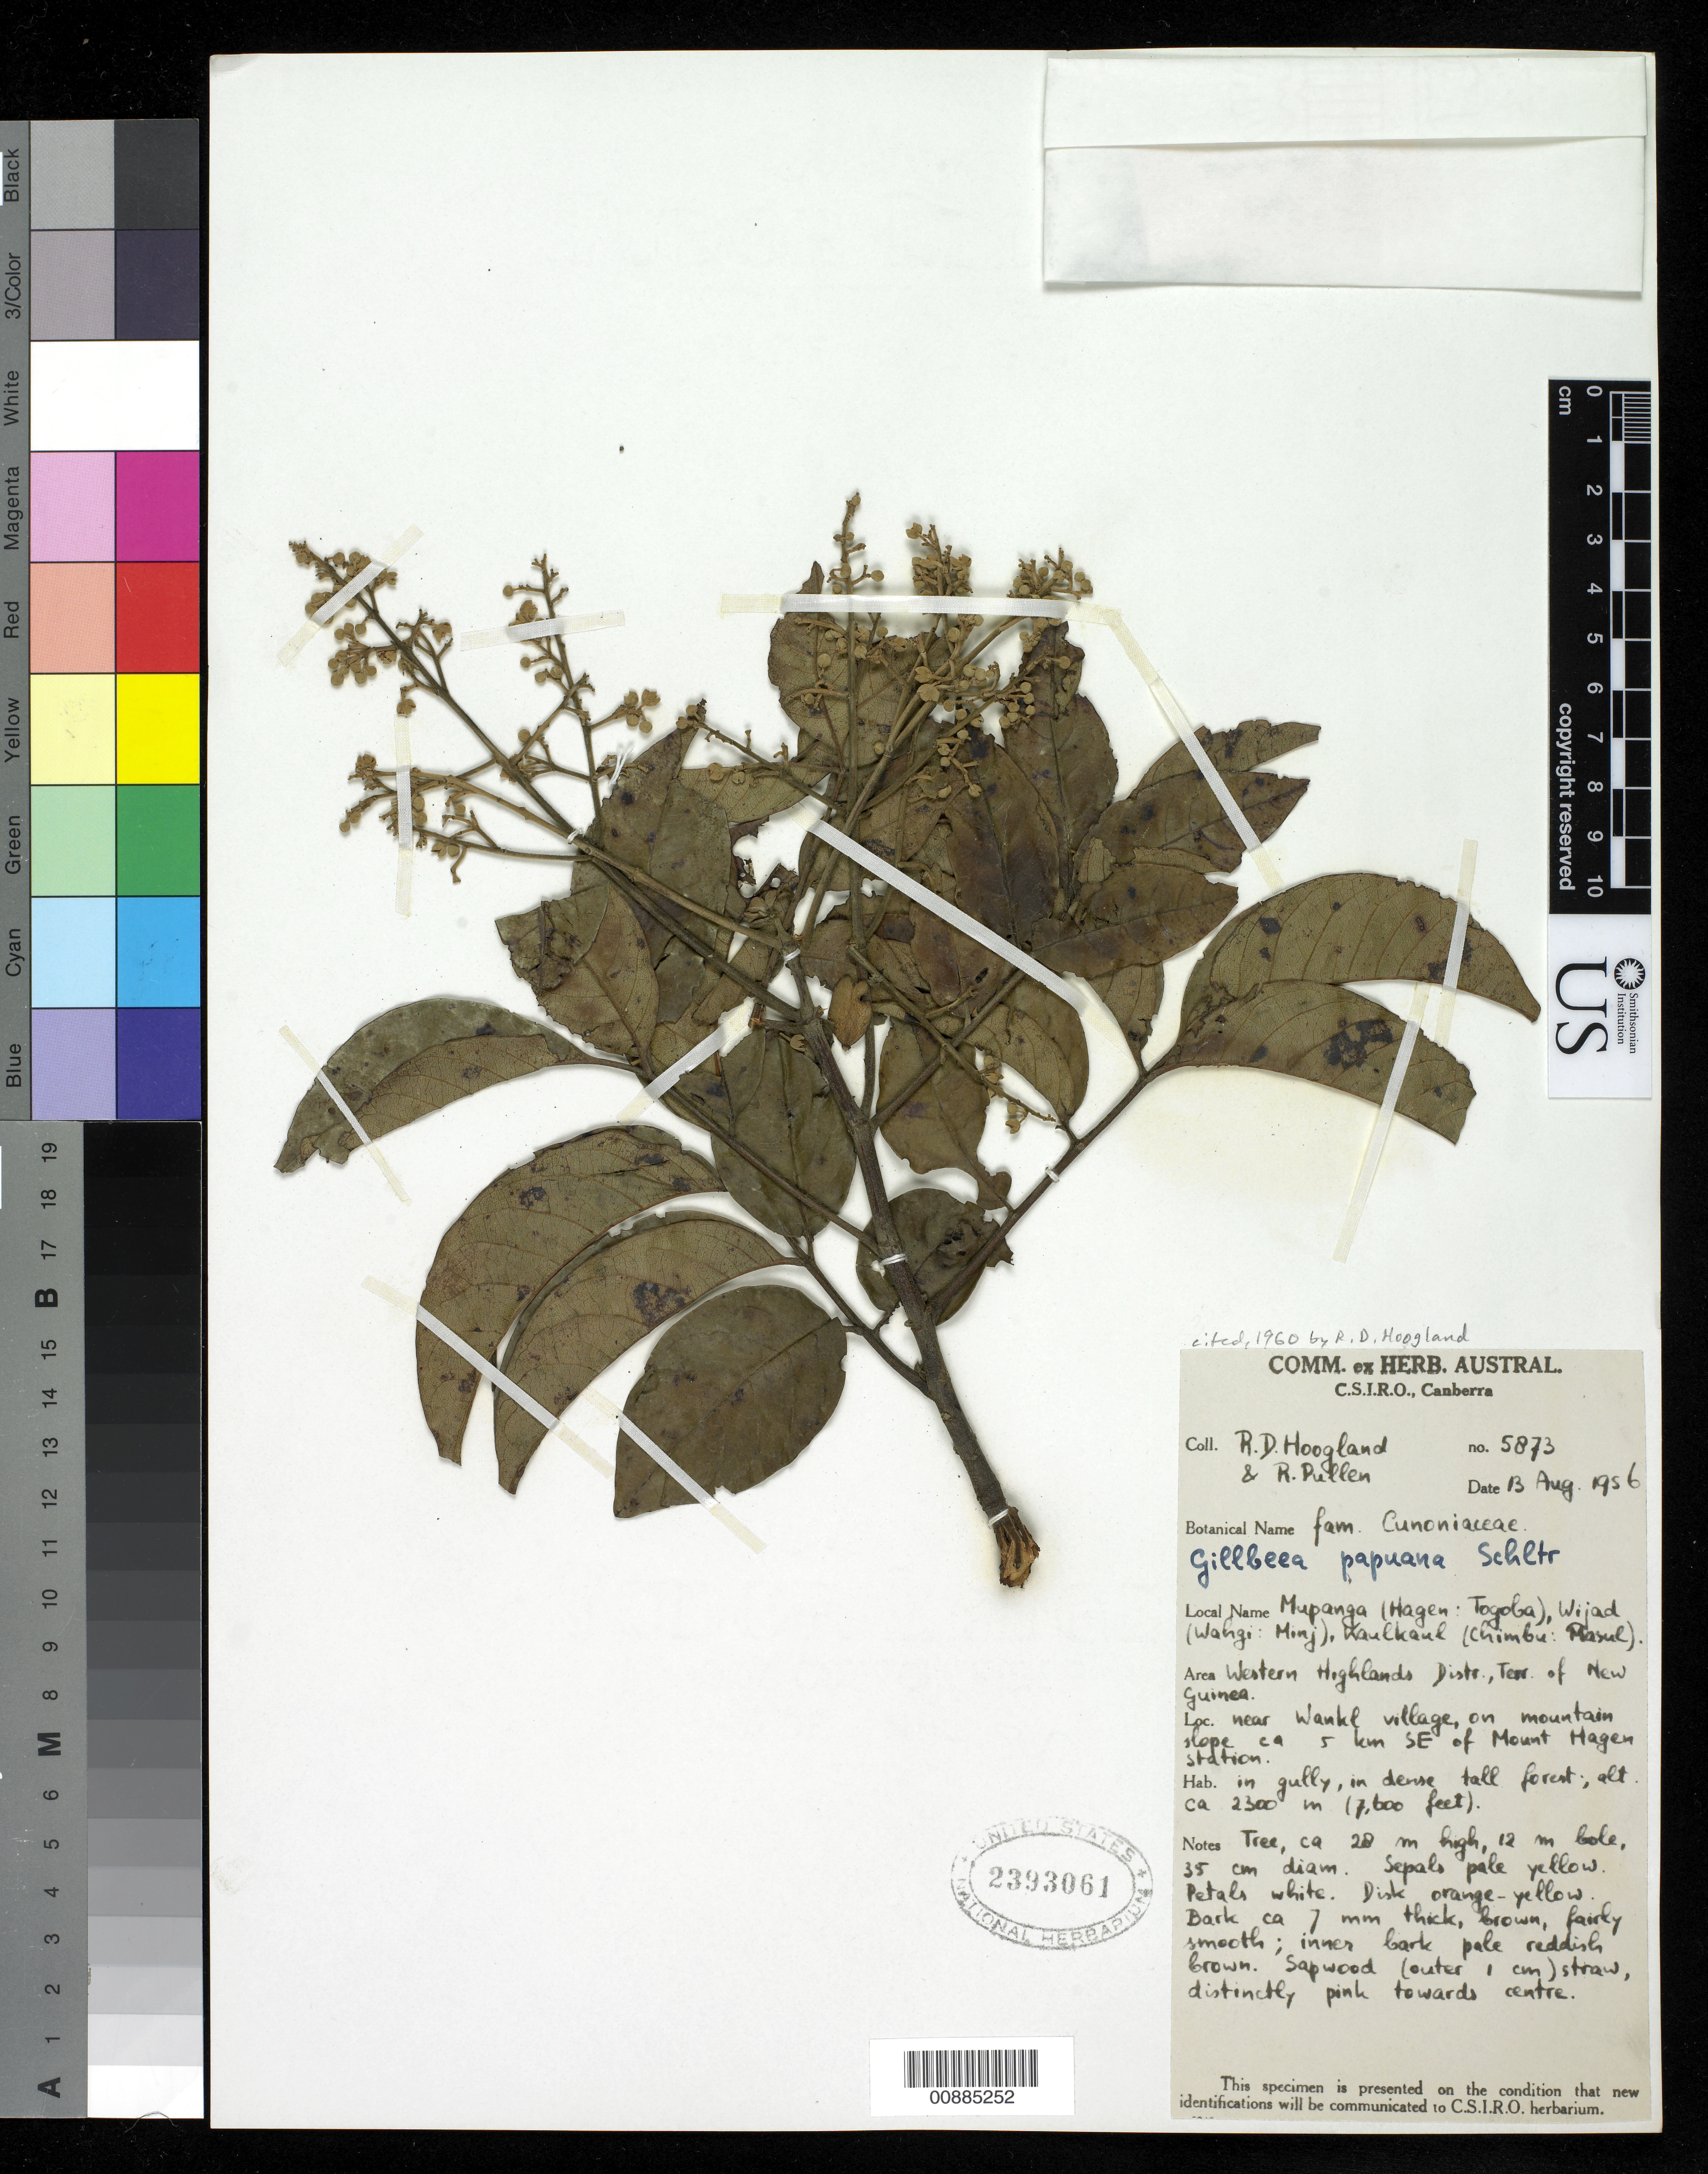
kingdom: Plantae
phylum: Tracheophyta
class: Magnoliopsida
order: Oxalidales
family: Cunoniaceae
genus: Gillbeea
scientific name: Gillbeea papuana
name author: Schltr.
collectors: R. D. Hoogland & R. Pullen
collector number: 5873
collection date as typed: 13 Aug 1956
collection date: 1956-08-13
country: Papua New Guinea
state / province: Western Highlands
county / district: Mount Hagen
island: New Guinea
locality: Near Wankl Village on mountain slope ca 5 km SE of Mount Hagen station.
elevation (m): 2300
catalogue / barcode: US 2393061